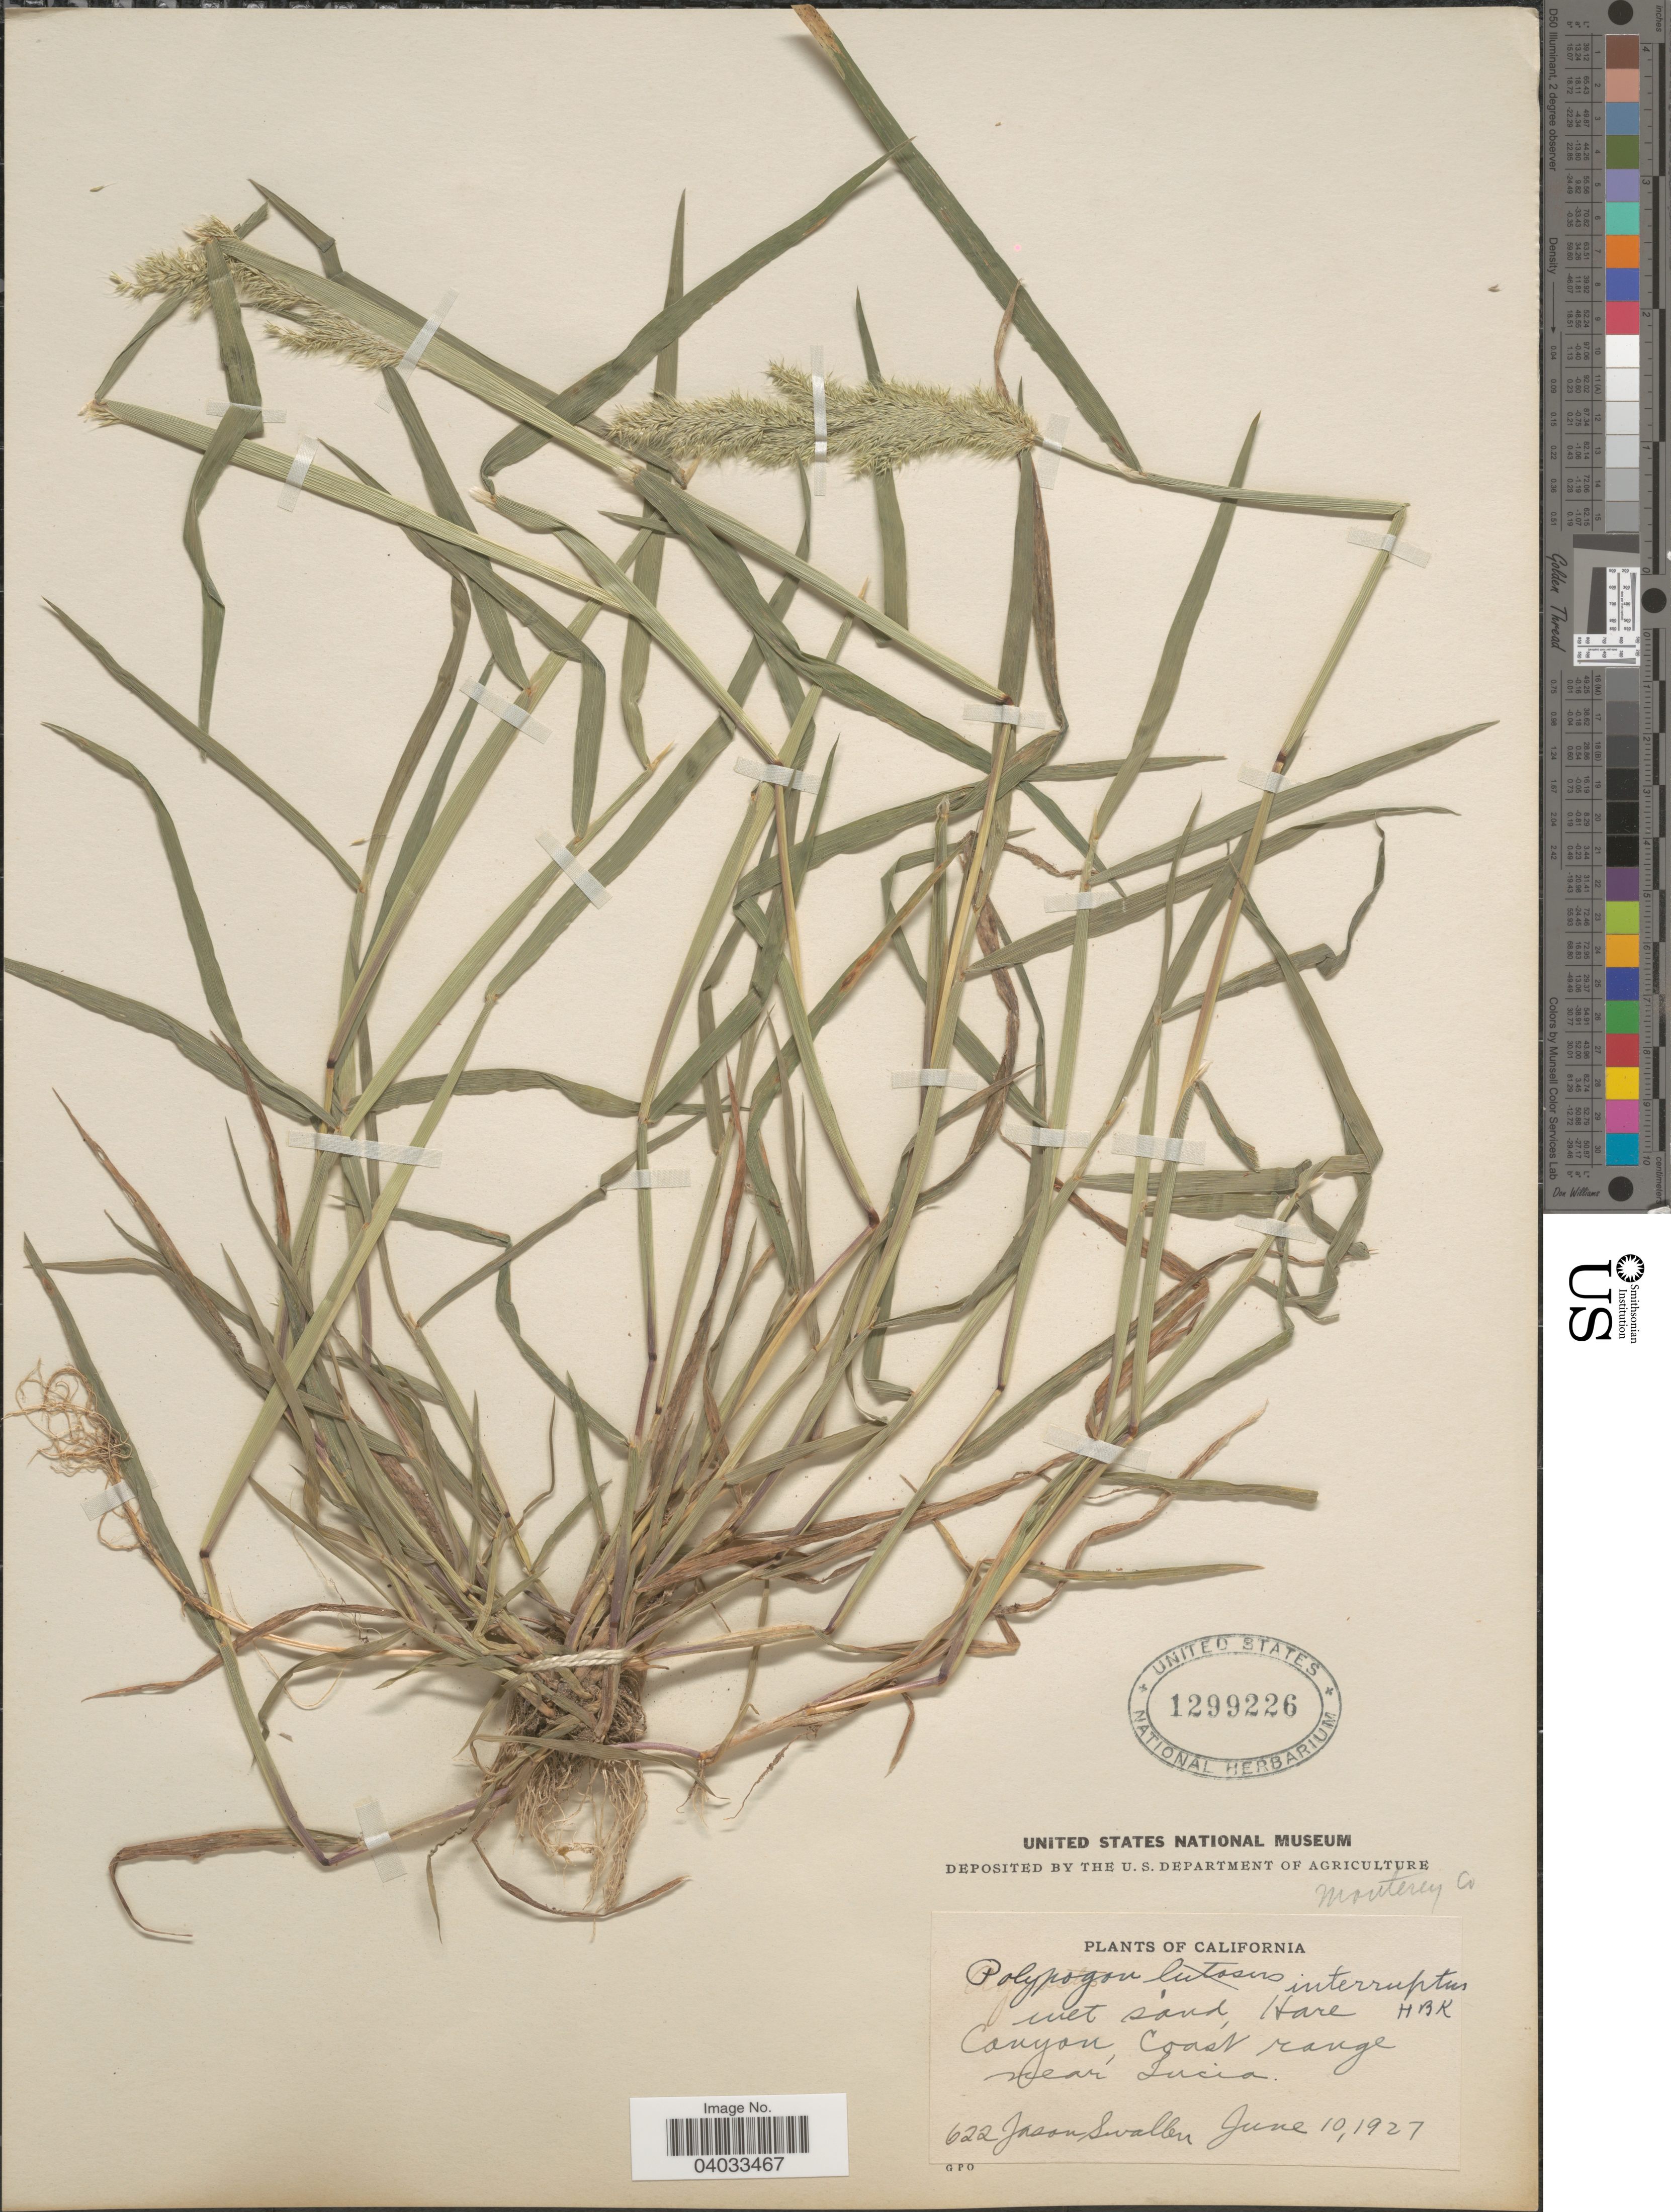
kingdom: Plantae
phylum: Tracheophyta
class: Liliopsida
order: Poales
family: Poaceae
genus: Polypogon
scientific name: Polypogon interruptus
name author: Kunth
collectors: J. R. Swallen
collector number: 622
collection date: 1927-06-10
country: United States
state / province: California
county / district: Monterey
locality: Monterey Co. Hare Canyon, Coast range near Lucia.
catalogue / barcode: US 1299226